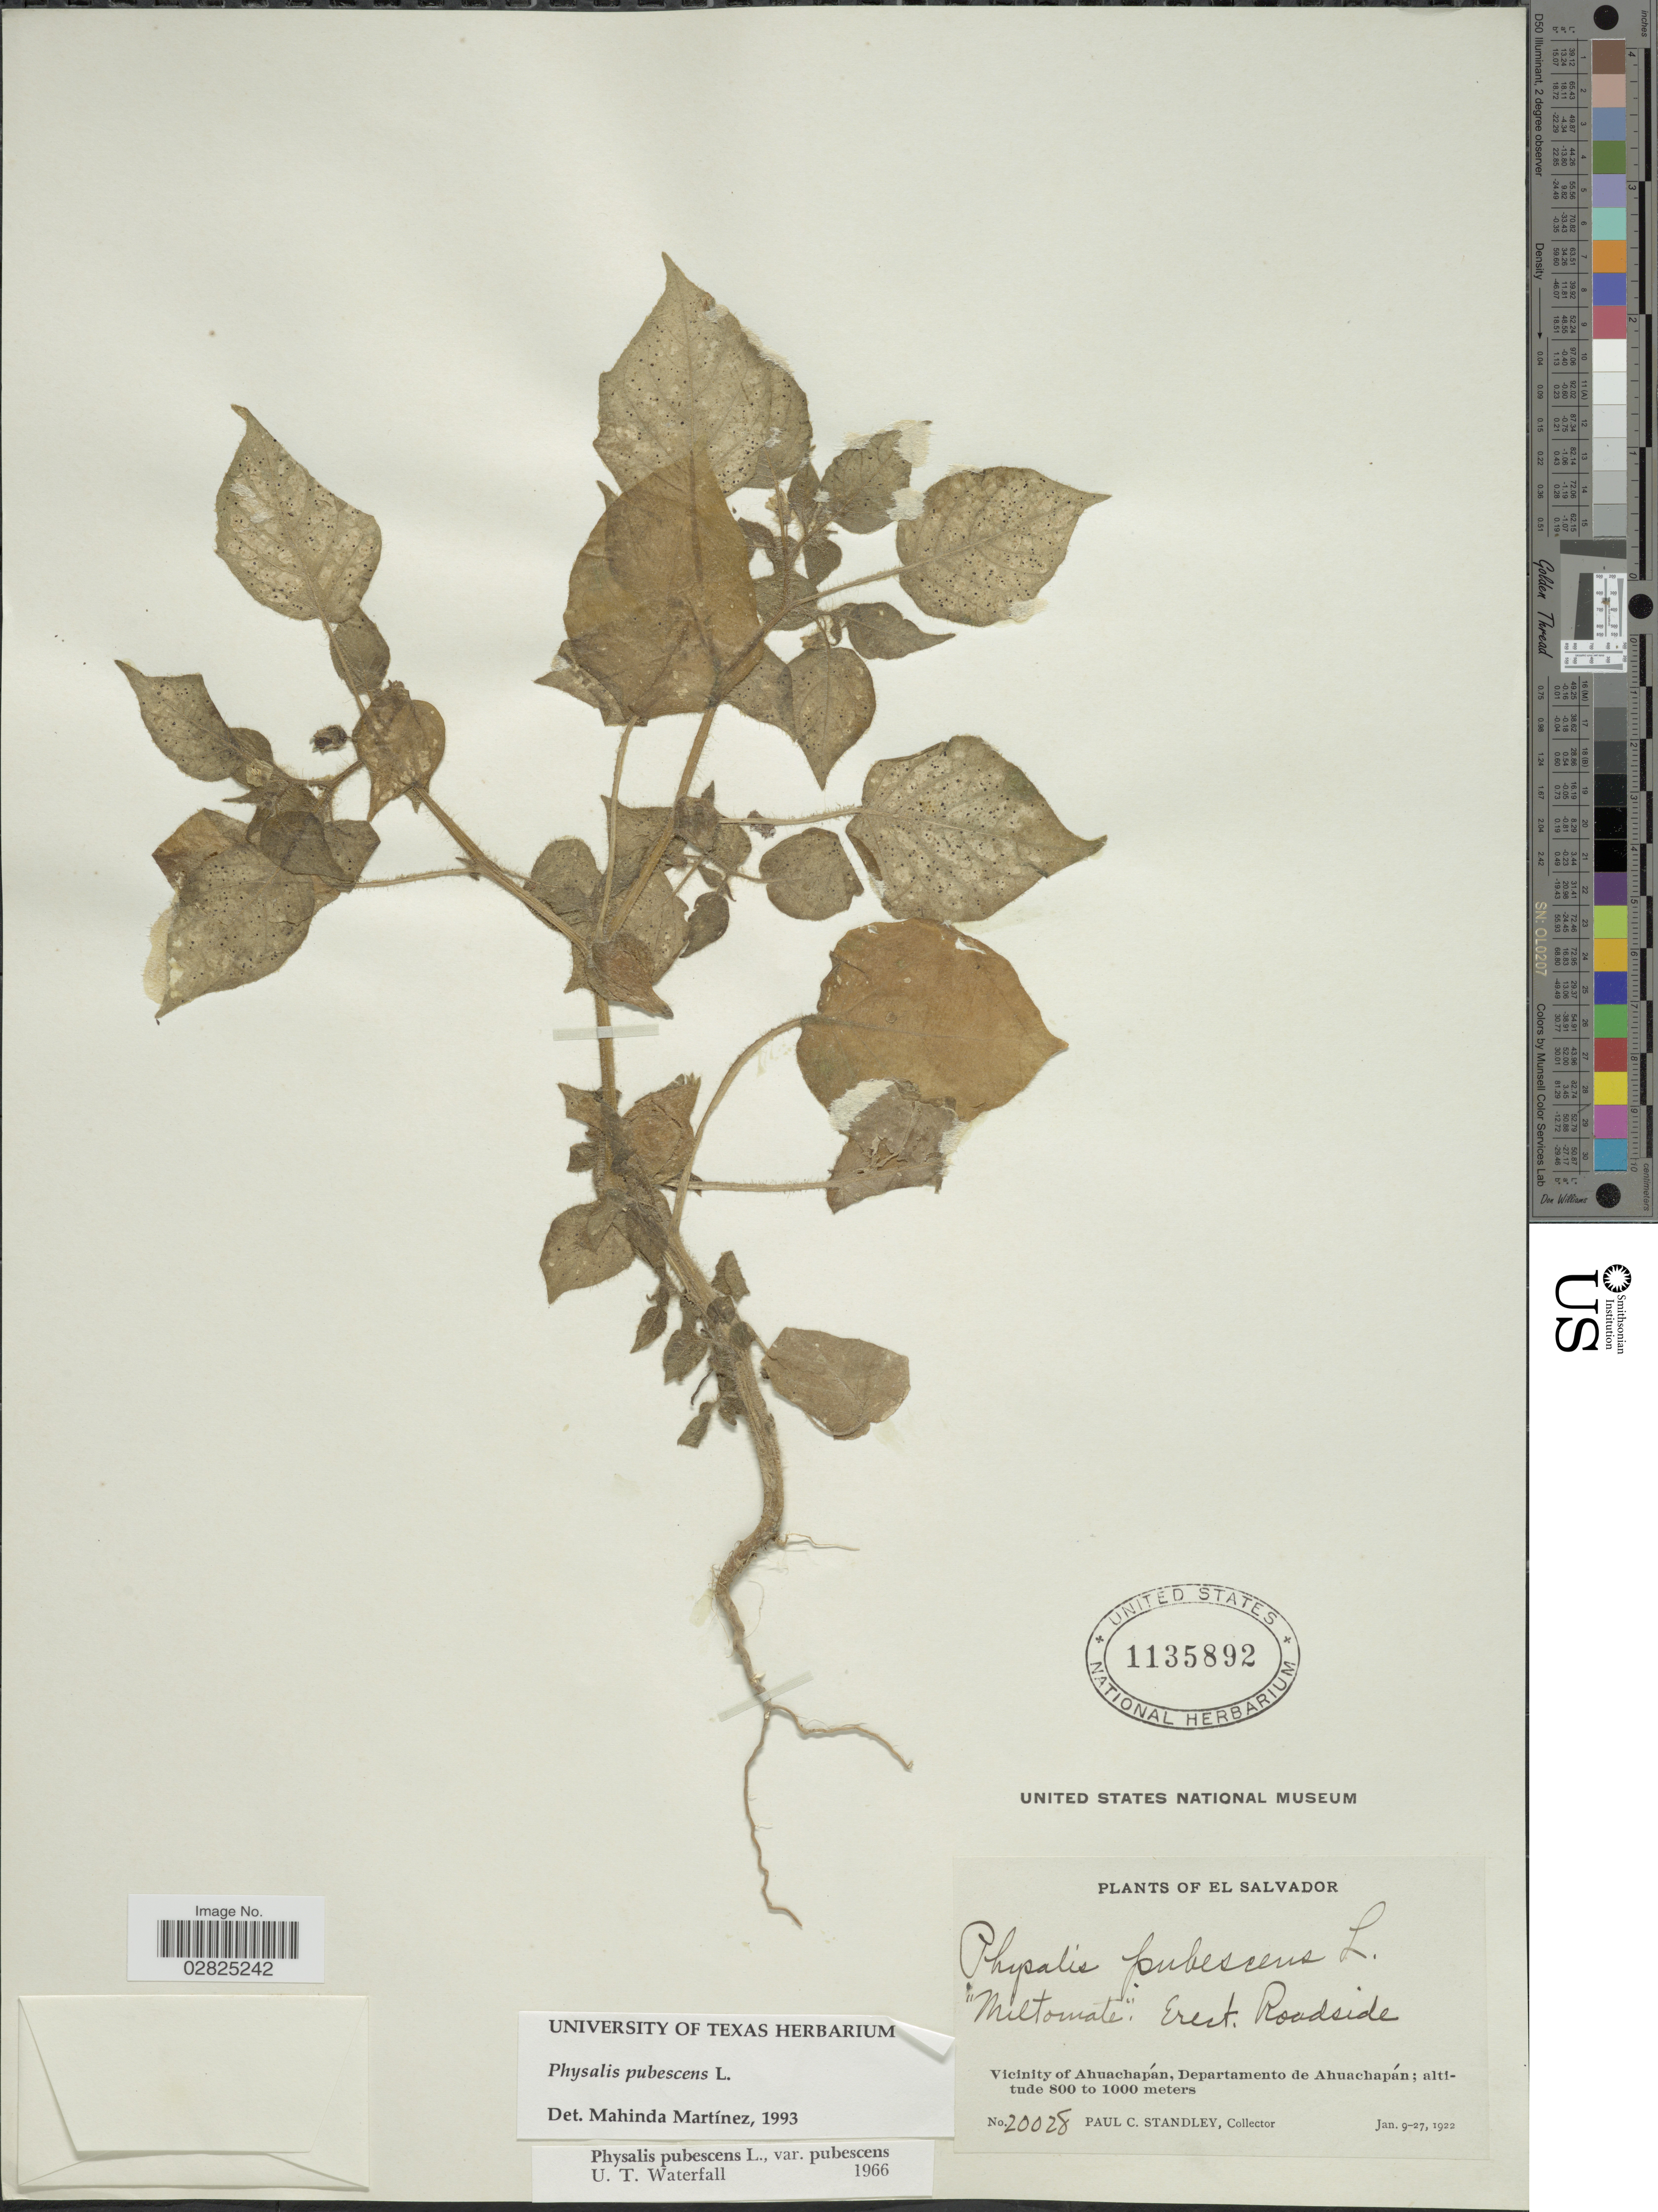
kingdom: Plantae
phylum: Tracheophyta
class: Magnoliopsida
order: Solanales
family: Solanaceae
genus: Physalis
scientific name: Physalis pubescens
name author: L.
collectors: P. C. Standley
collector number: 20028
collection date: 1922-01-09/1922-01-27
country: El Salvador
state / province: Ahuachapan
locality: Vicinity of Ahuachapán, Departamento de Ahuacapán.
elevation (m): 800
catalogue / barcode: US 1135892